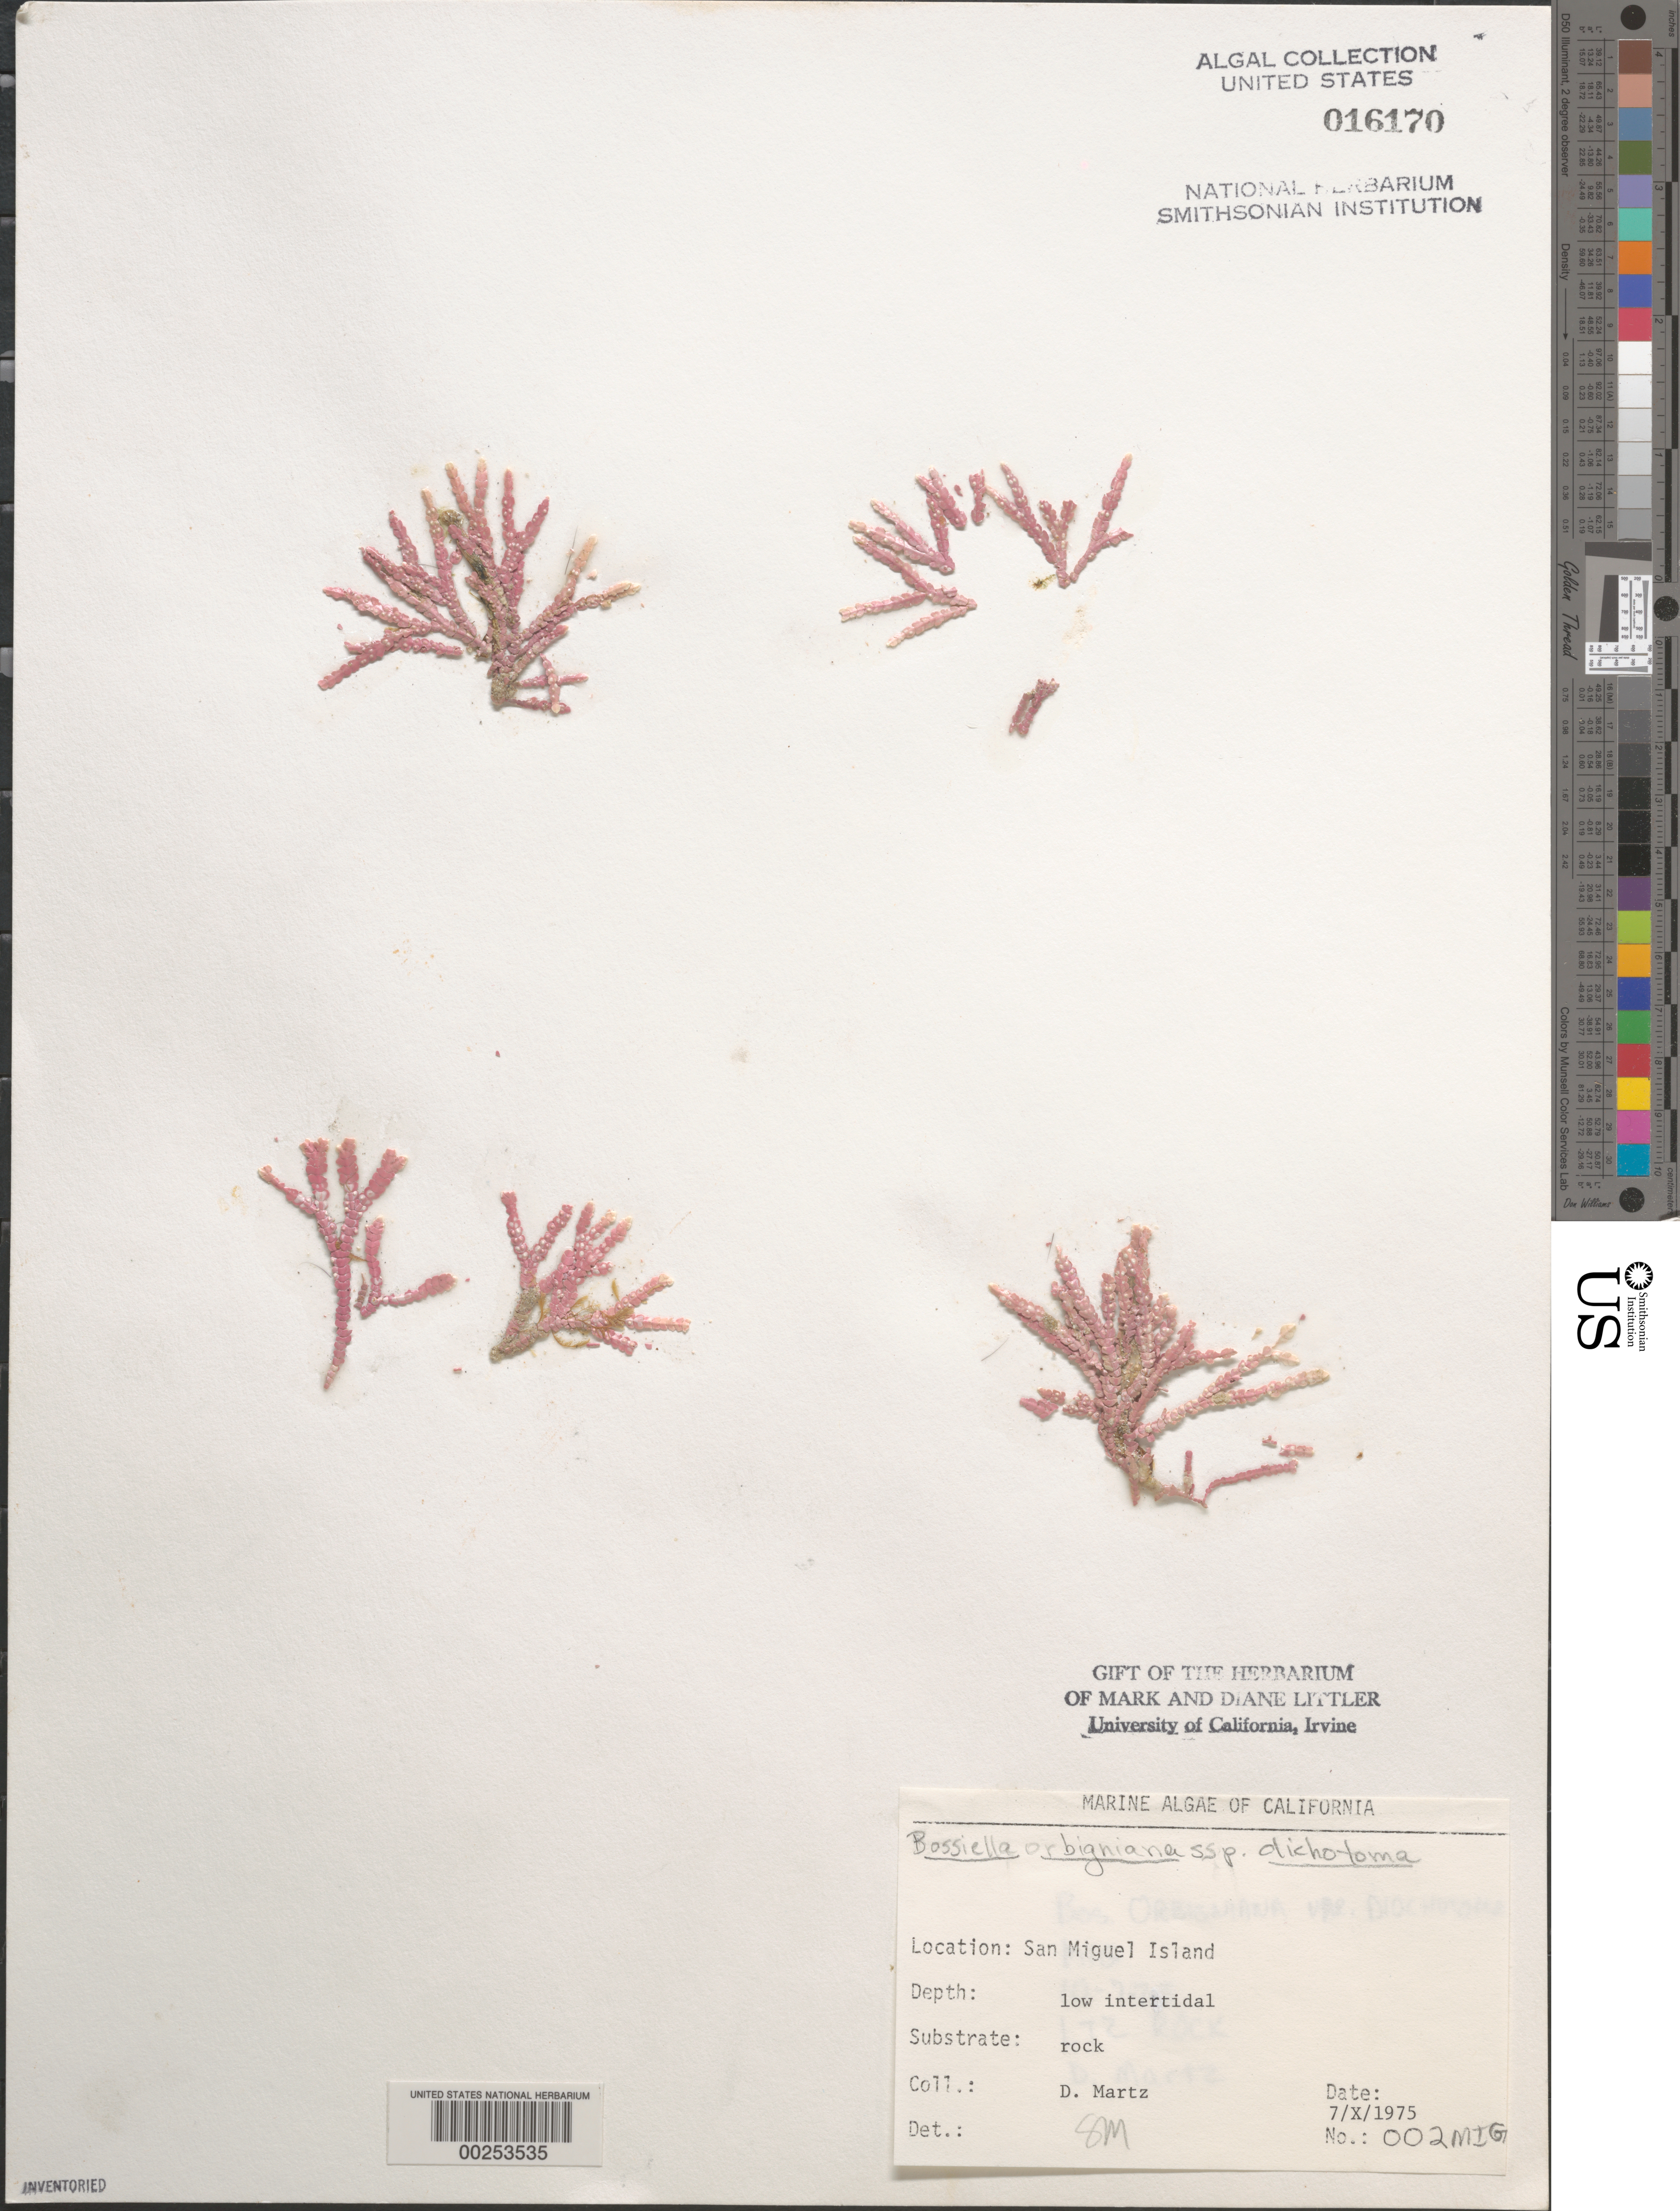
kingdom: Plantae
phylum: Rhodophyta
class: Florideophyceae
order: Corallinales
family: Corallinaceae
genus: Bossiella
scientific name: Bossiella orbigniana subsp. dichotoma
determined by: Murray, S. N.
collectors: D. Martz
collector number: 002-mig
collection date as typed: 07 Oct 1975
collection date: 1975-10-07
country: United States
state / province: California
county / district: Santa Barbara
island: San Miguel Island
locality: Cuyler Harbor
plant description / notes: BLM-SOCALBIGHT Rocky Intertidal Survey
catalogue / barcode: US 16170